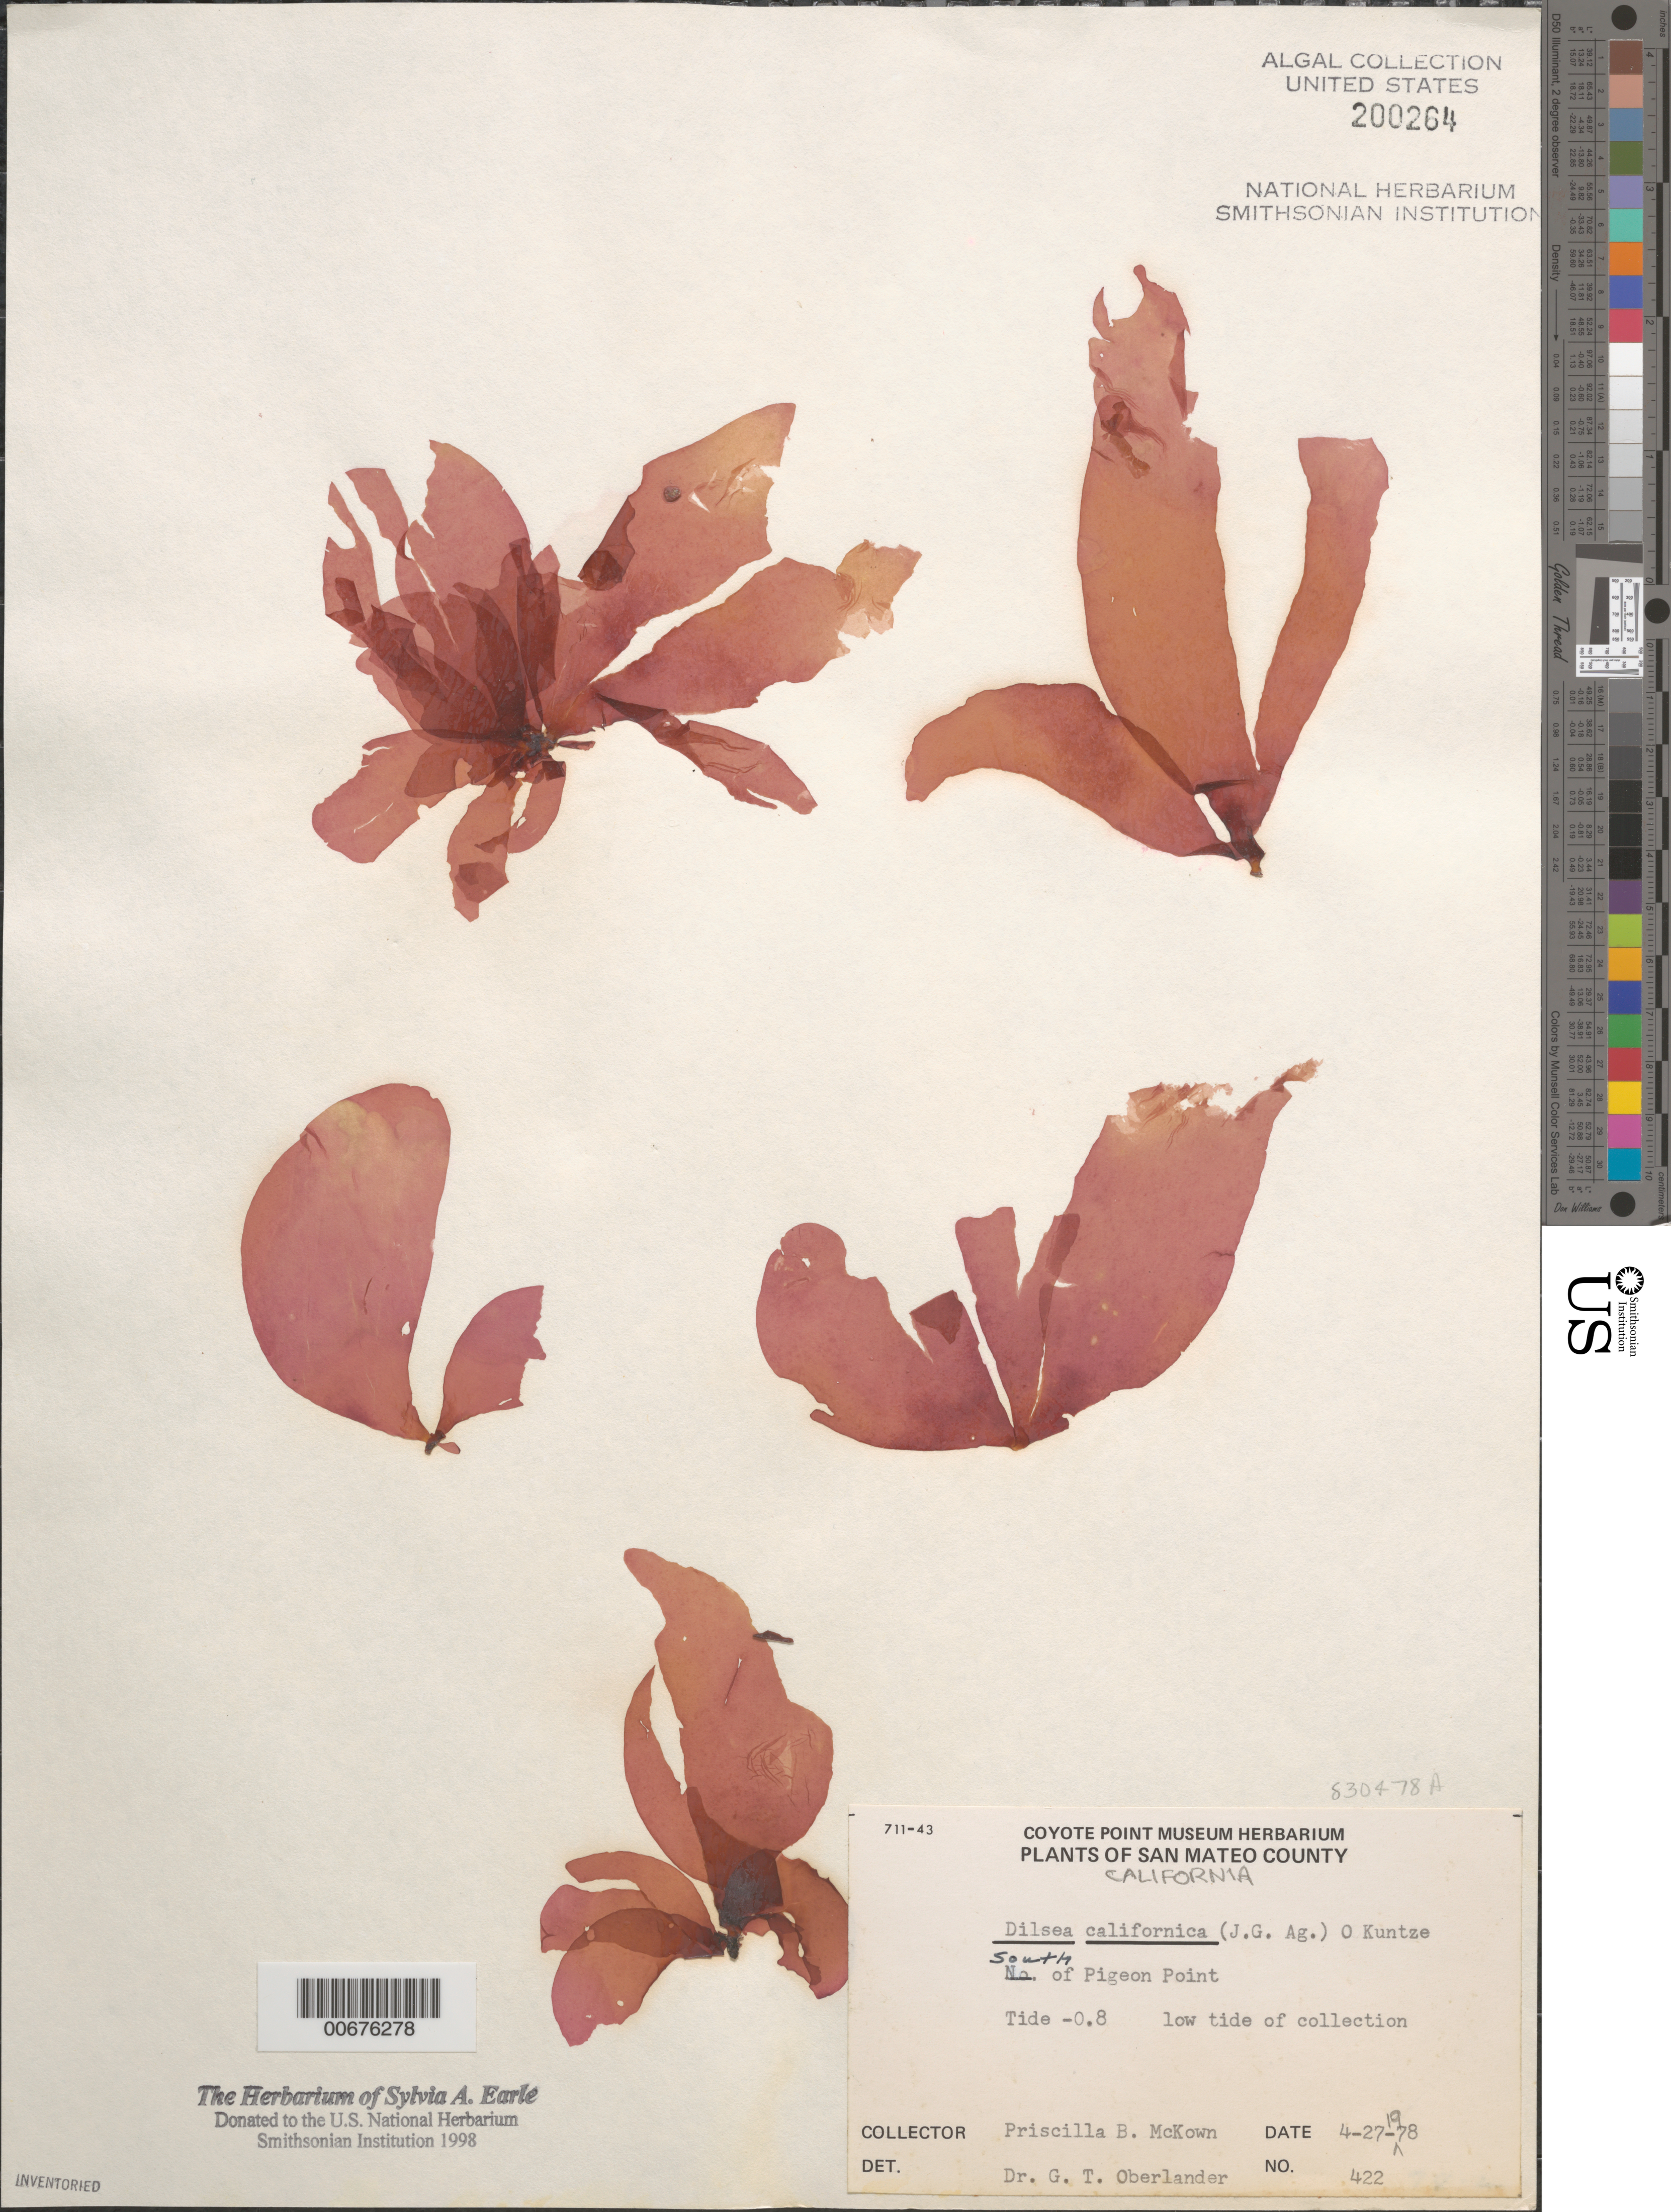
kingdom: Plantae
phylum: Rhodophyta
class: Florideophyceae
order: Gigartinales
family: Dumontiaceae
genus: Dilsea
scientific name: Dilsea californica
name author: (J. Agardh) Kuntze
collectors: P. McKown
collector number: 422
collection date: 1978-04-27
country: United States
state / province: California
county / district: San Mateo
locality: San Mateo County. South of Pigeon Point.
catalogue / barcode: US 200264